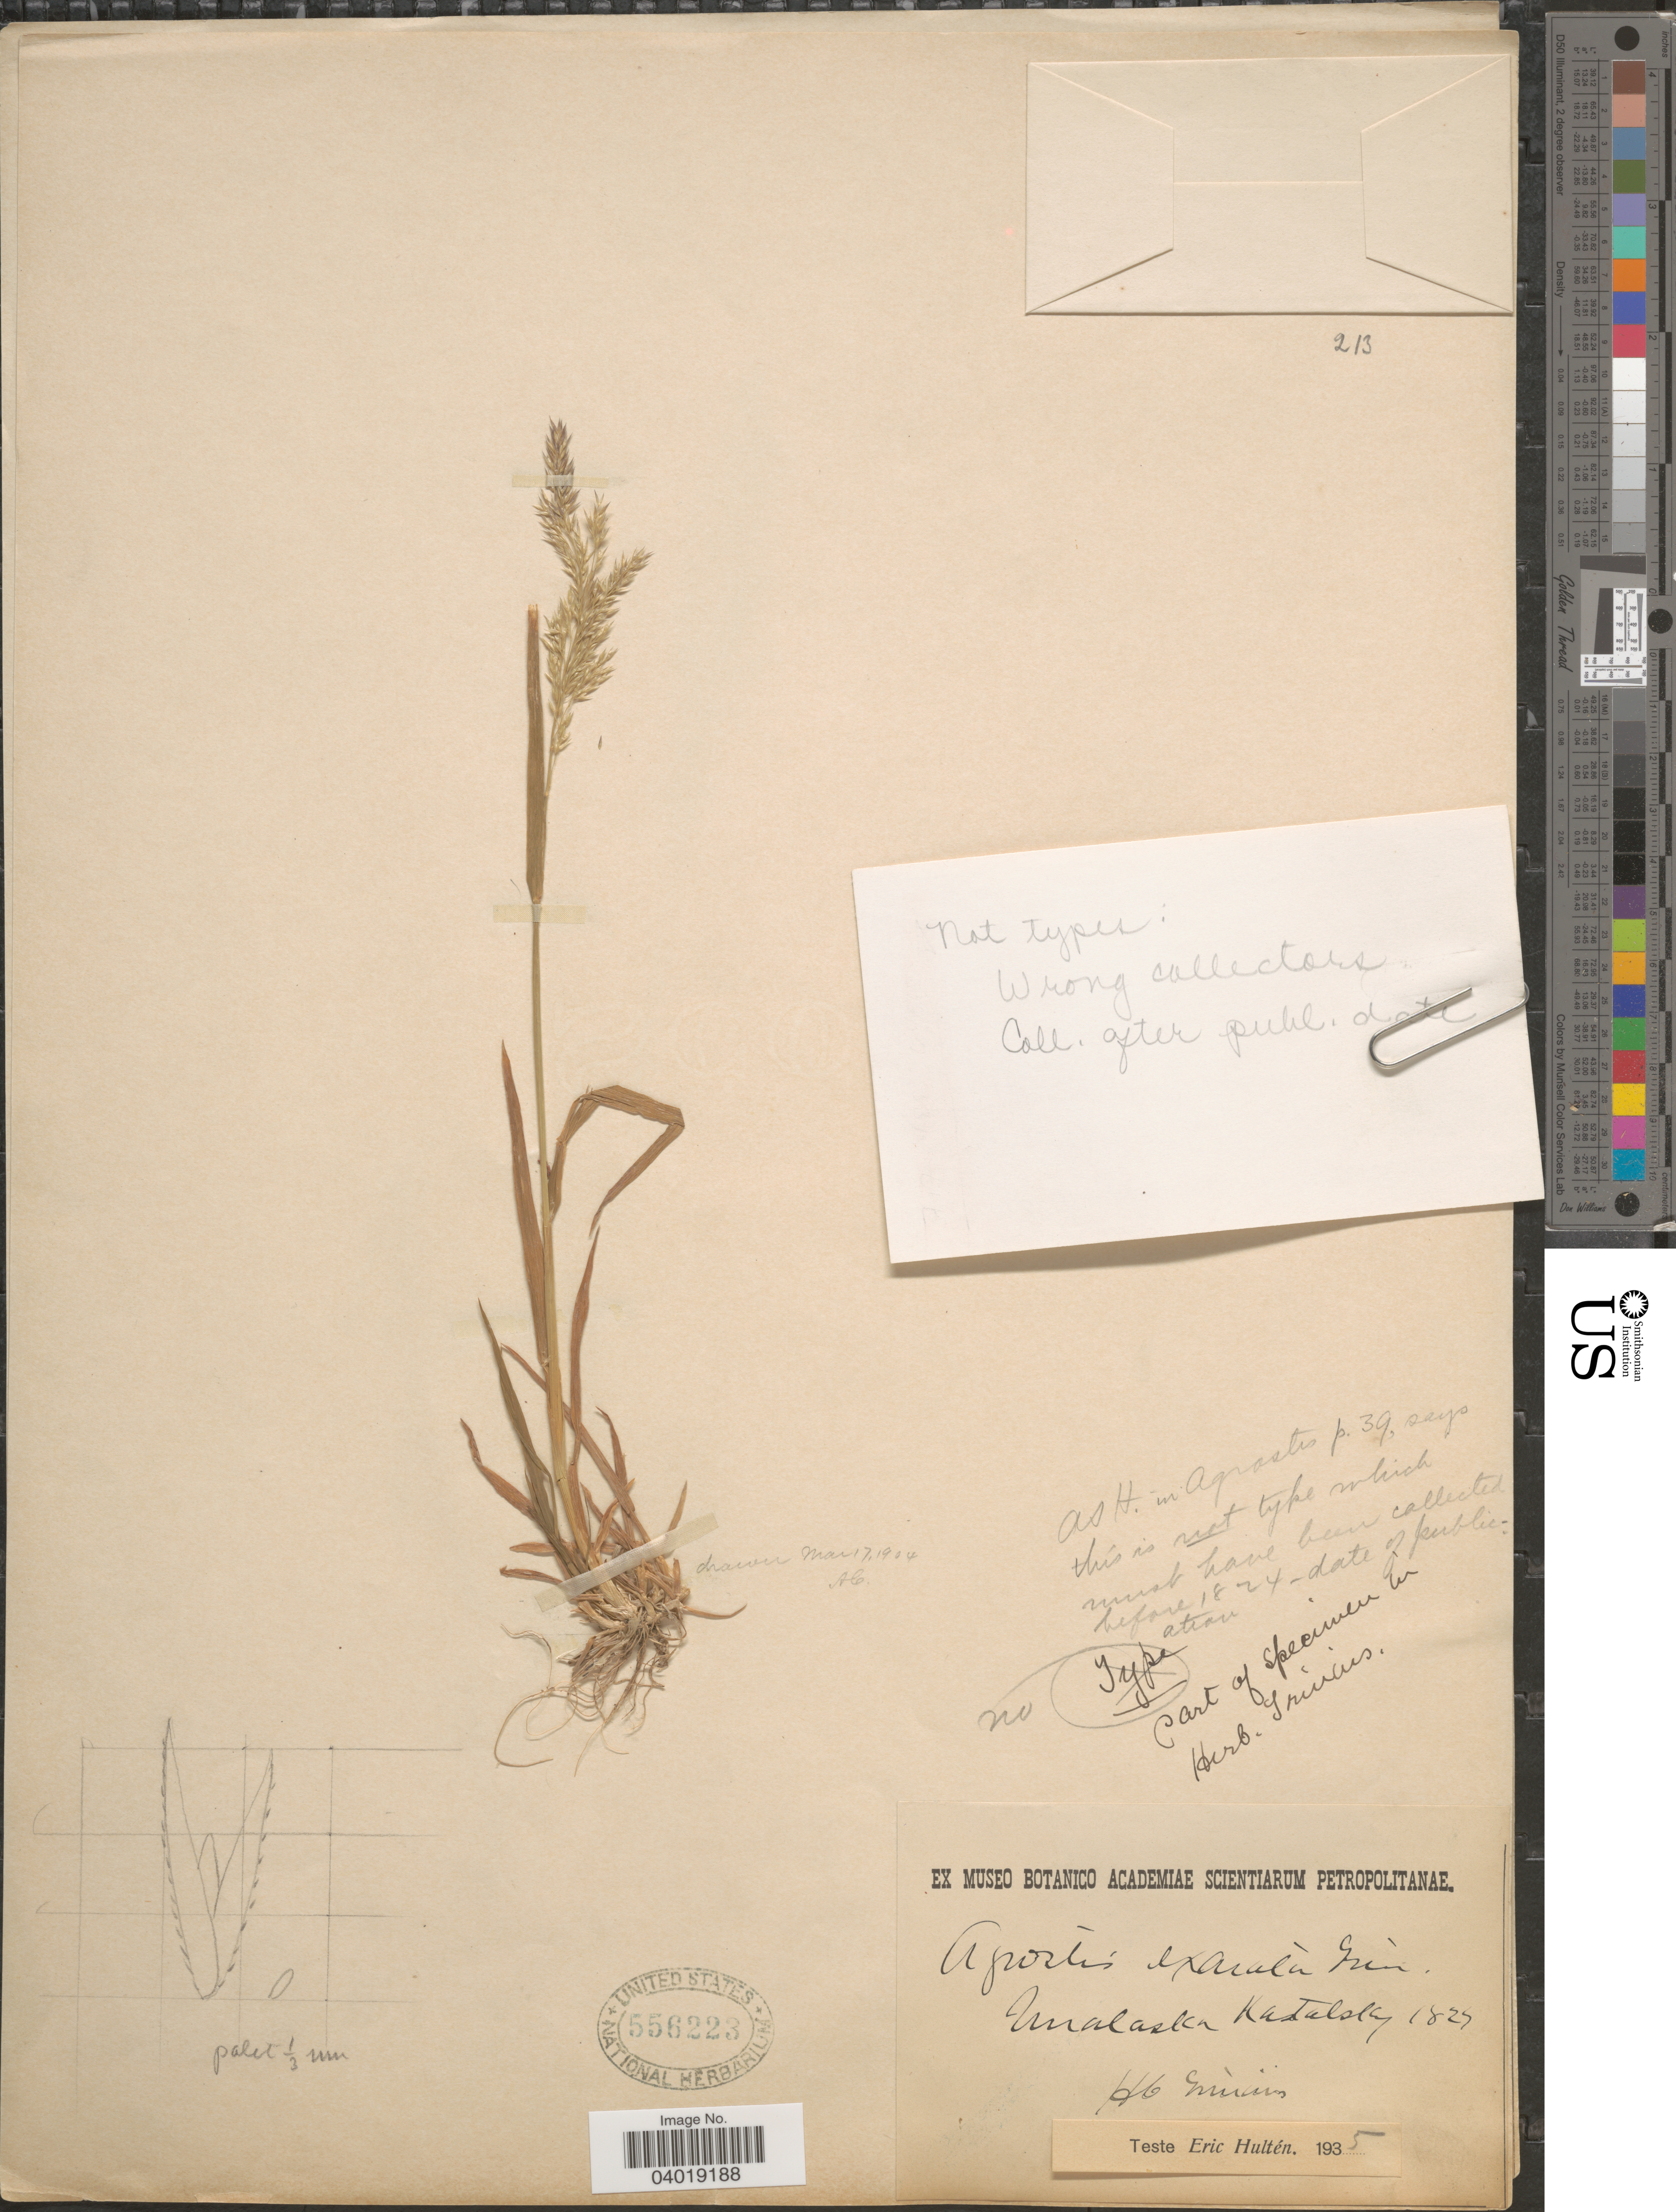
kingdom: Plantae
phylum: Tracheophyta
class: Liliopsida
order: Poales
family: Poaceae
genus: Agrostis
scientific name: Agrostis exarata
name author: Trin.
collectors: H. Miers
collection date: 1827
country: United States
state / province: Alaska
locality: Unalaska Katalsky.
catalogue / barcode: US 556223